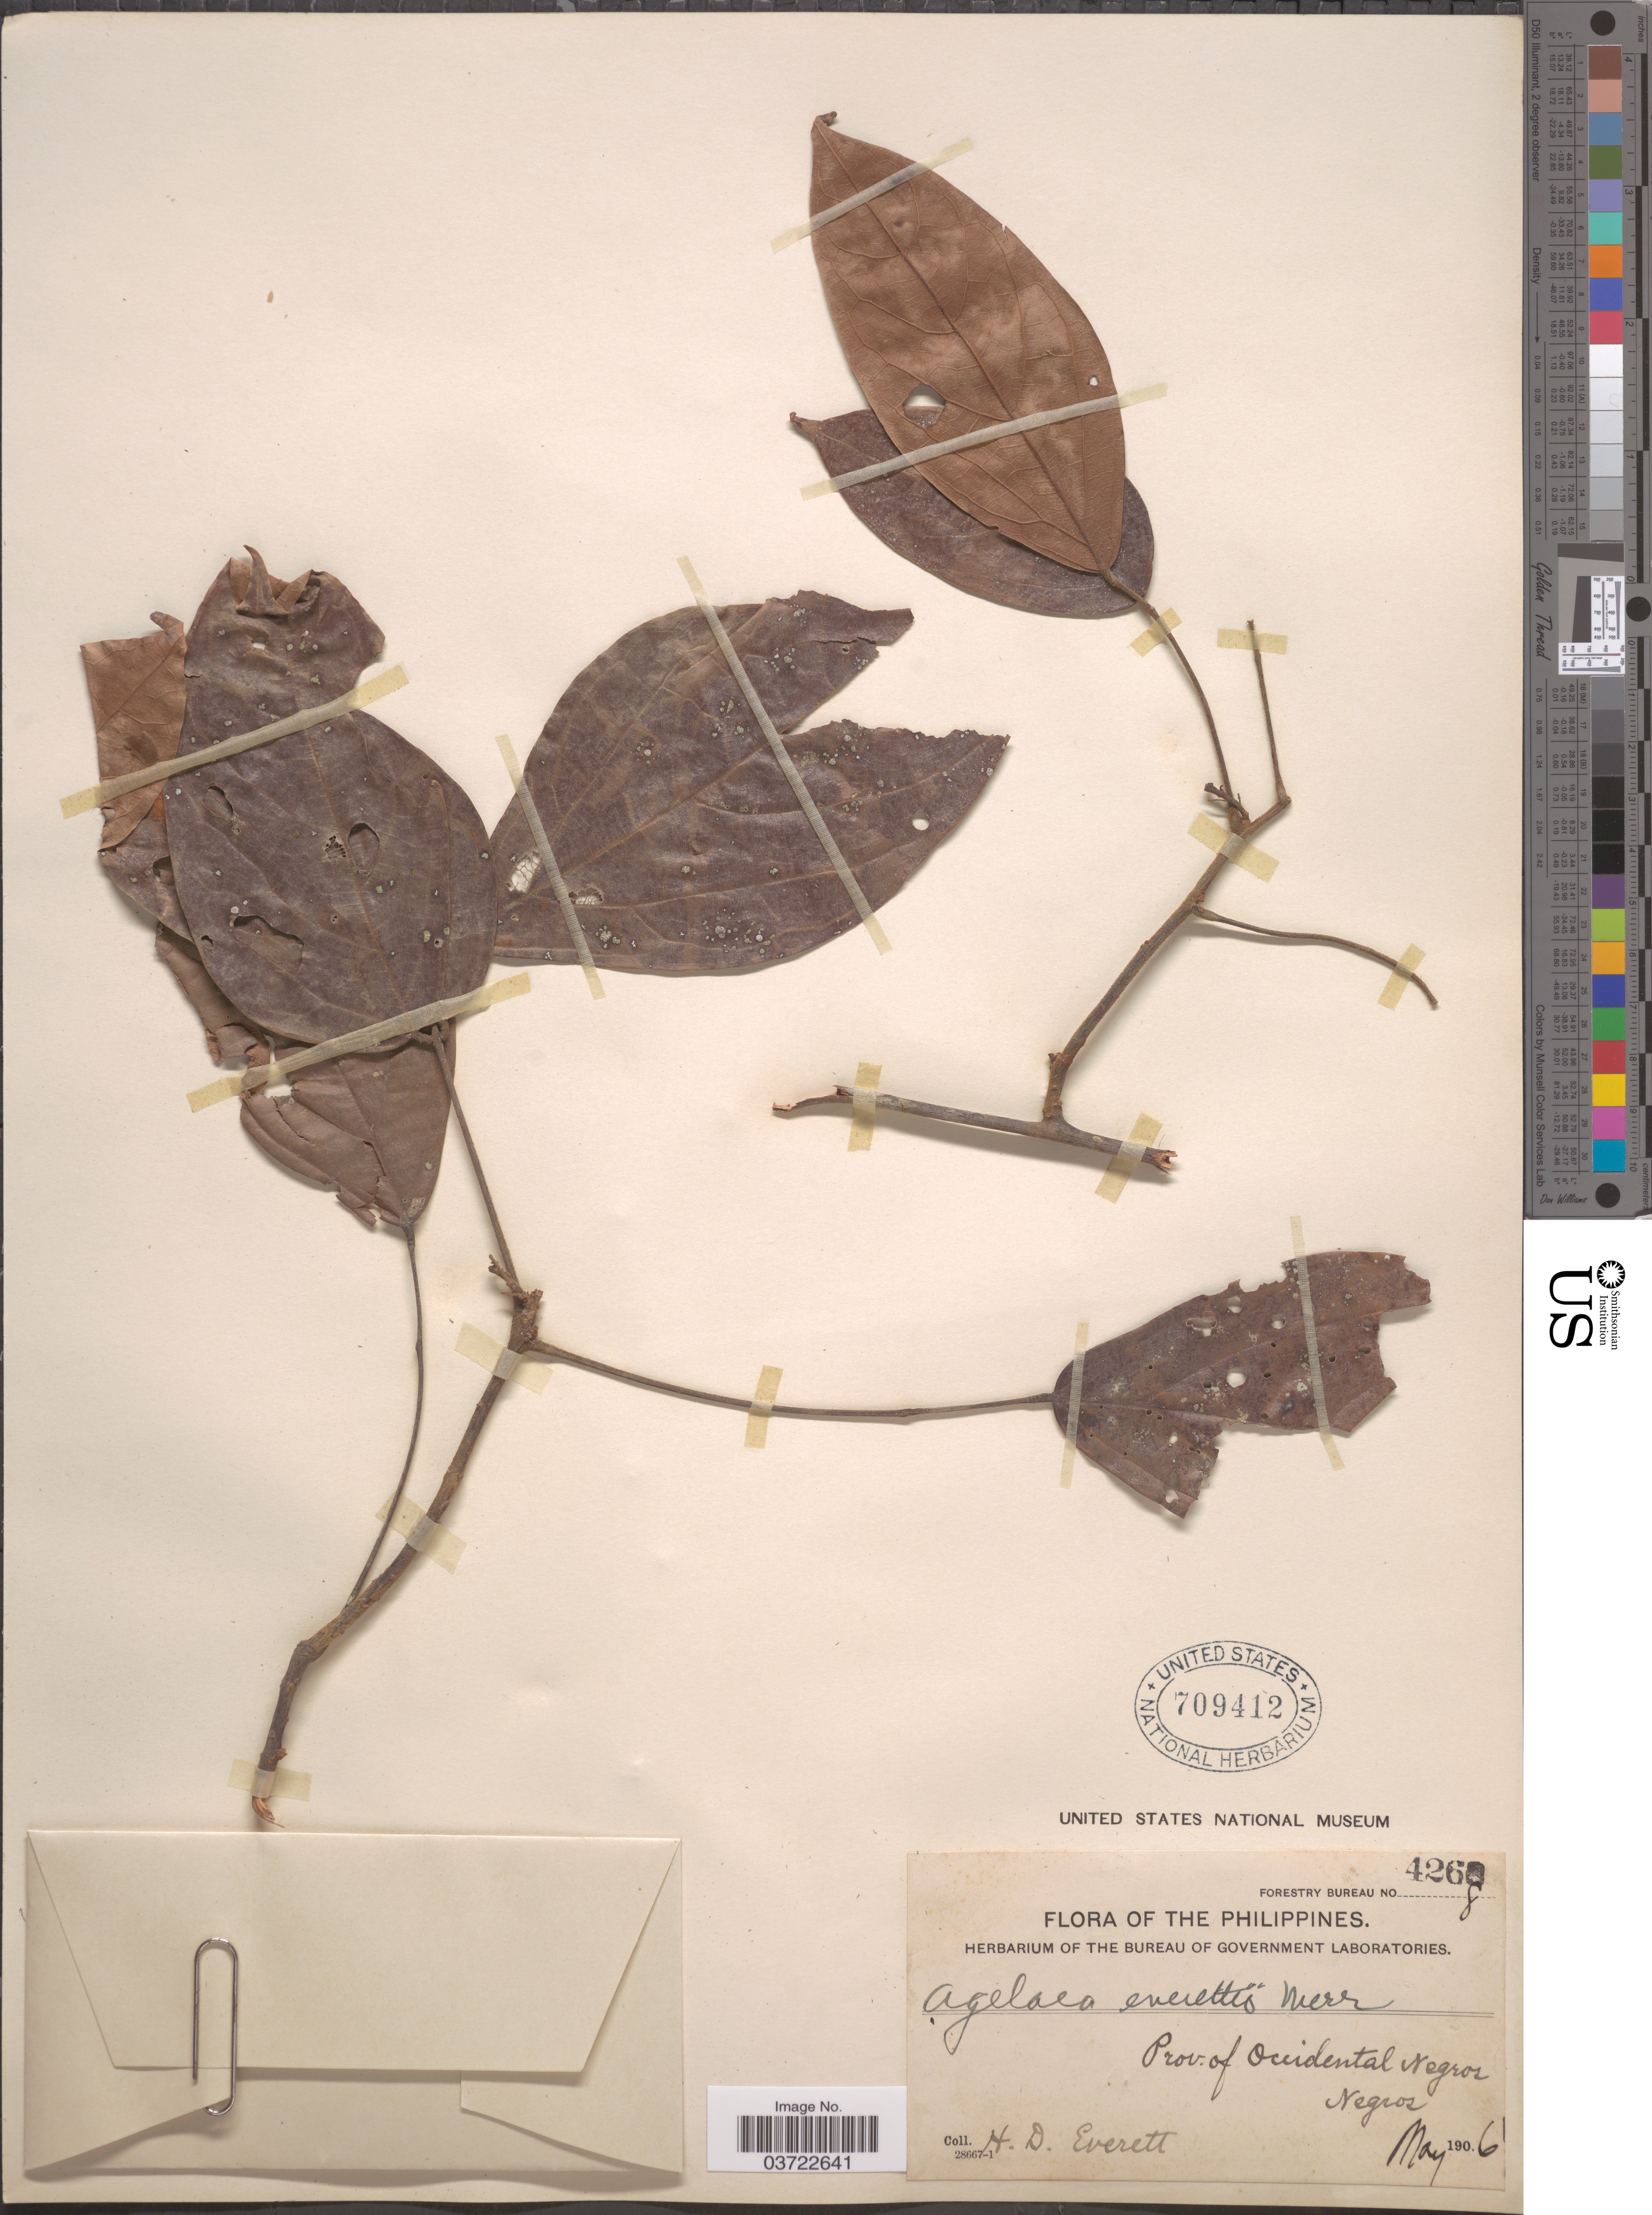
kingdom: Plantae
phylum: Tracheophyta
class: Magnoliopsida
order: Oxalidales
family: Connaraceae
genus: Agelaea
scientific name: Agelaea borneensis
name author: (Hook. f.) Merr.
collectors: H. Everett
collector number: Forestry Bureau 4268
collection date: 1906-05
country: Philippines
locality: Prov. of Occidental Negros, Negros.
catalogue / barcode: US 709412